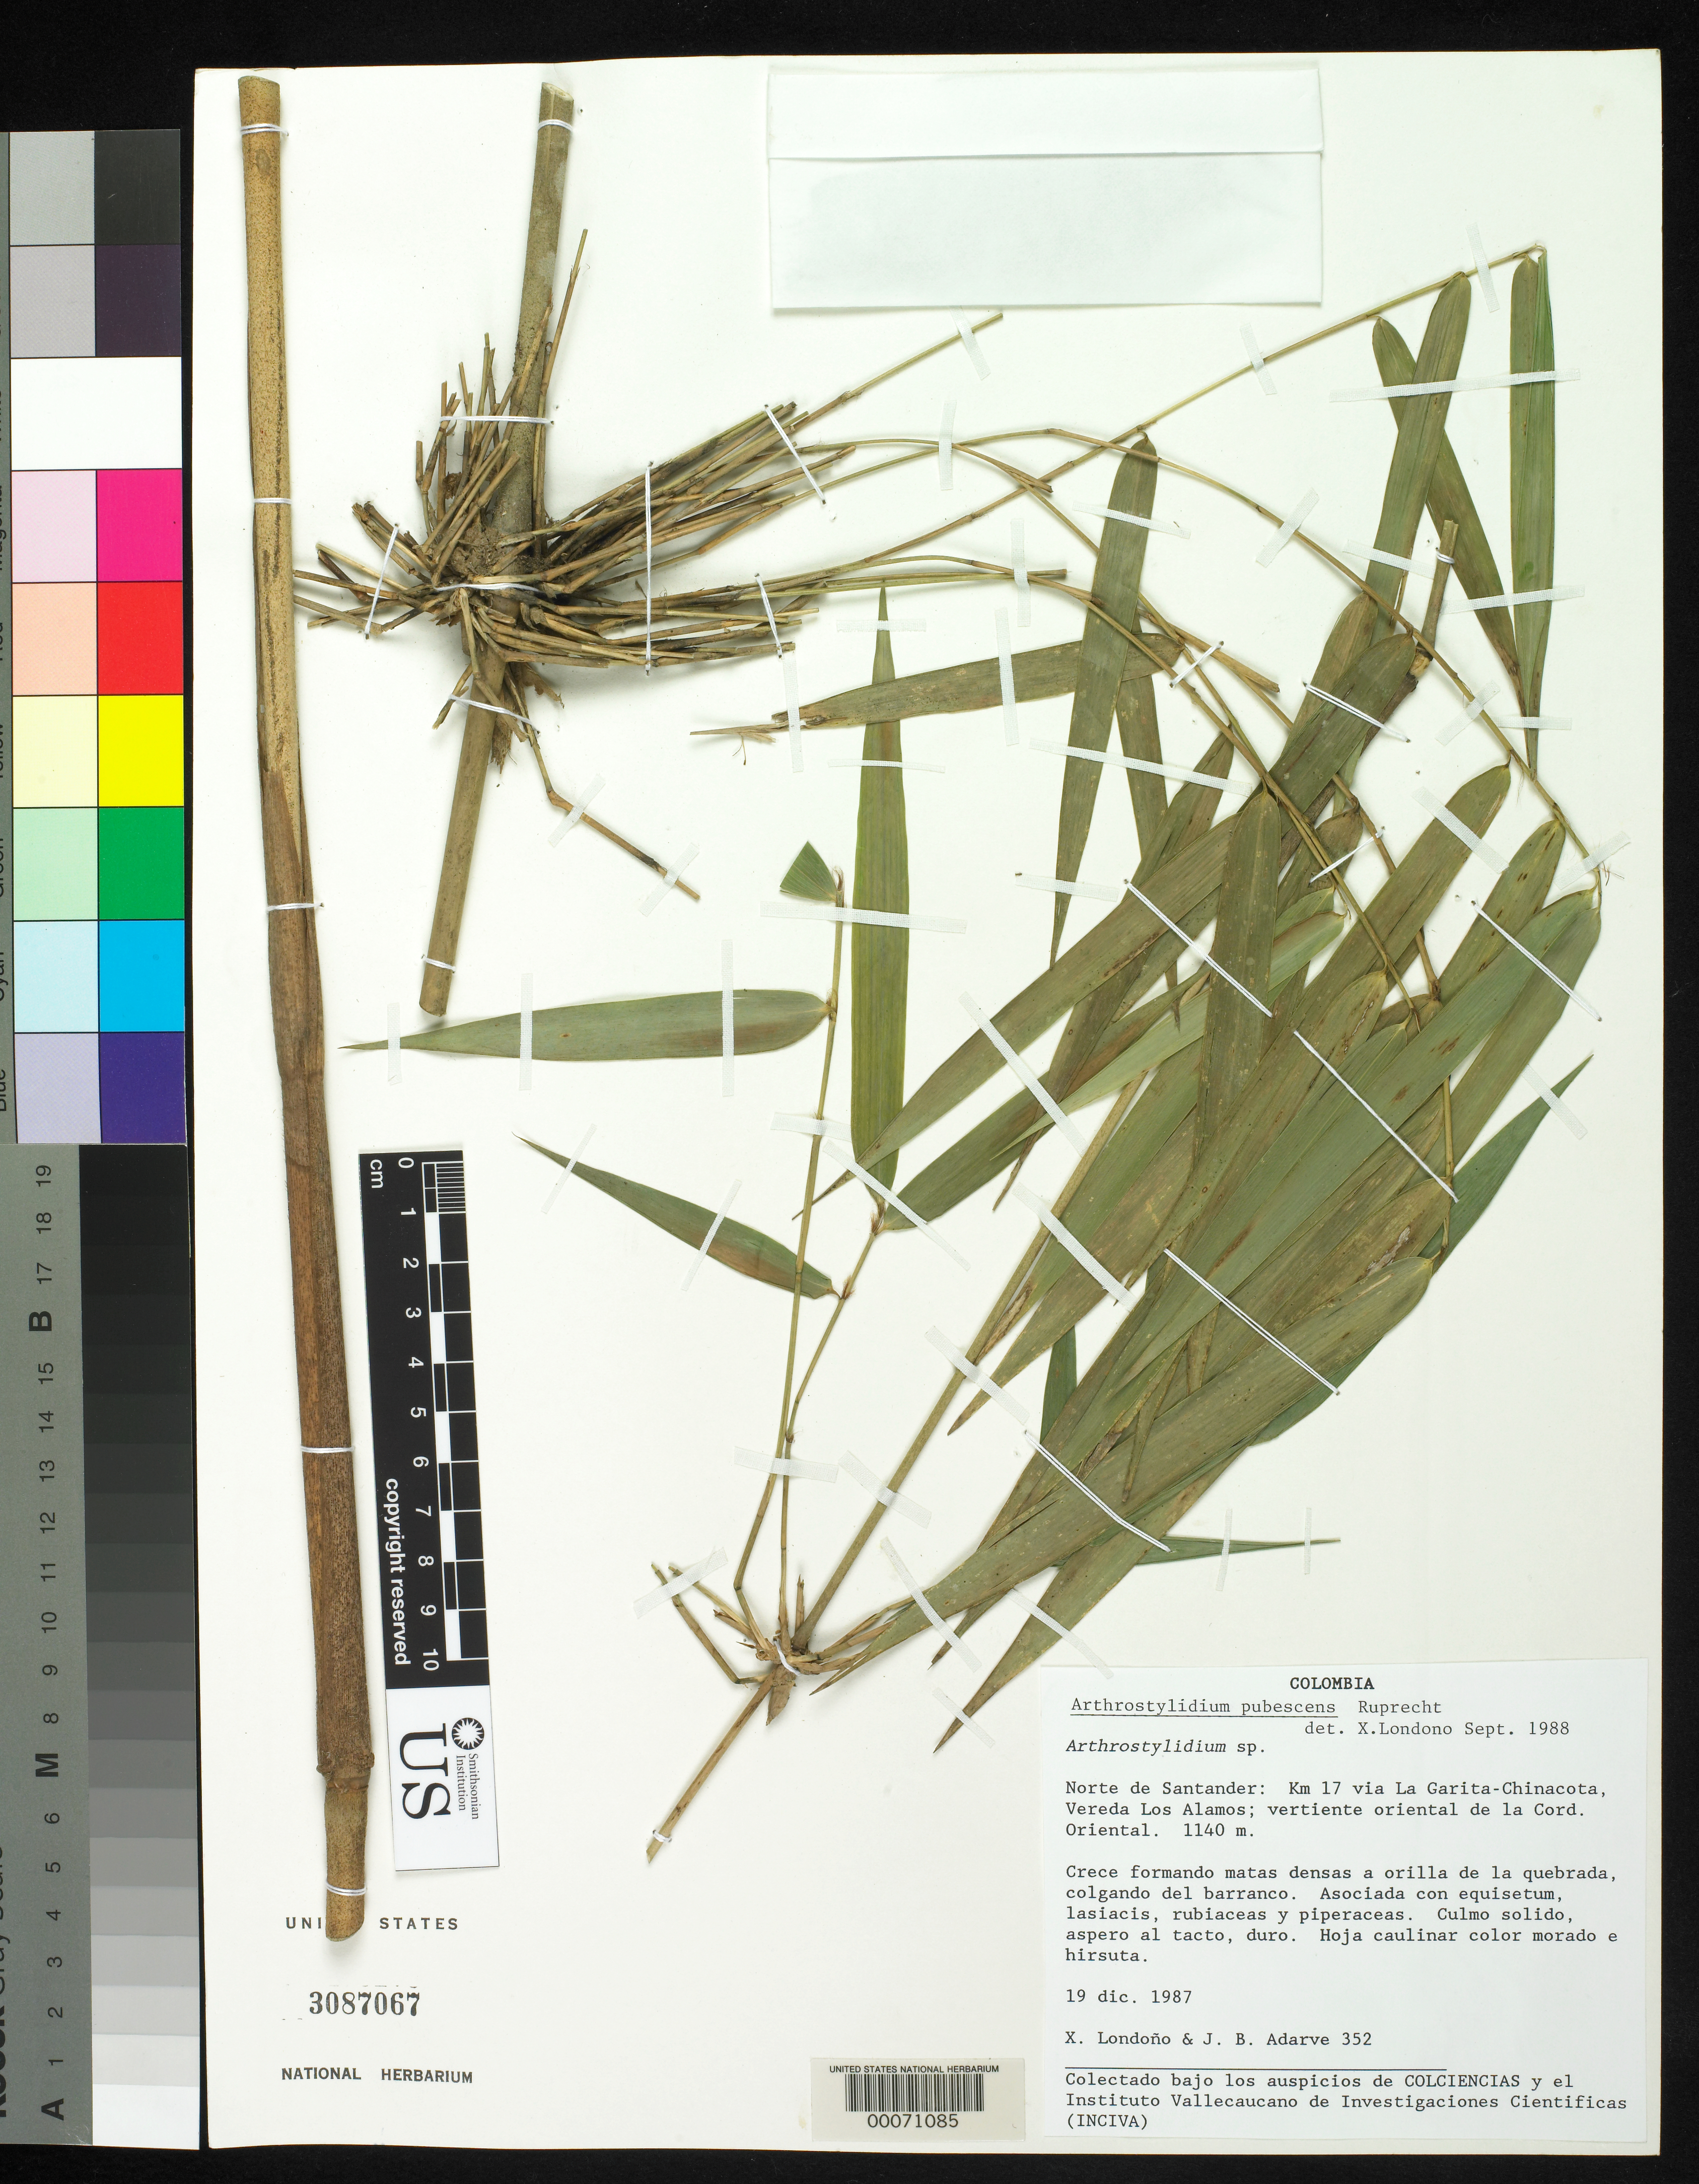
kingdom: Plantae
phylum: Tracheophyta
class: Liliopsida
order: Poales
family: Poaceae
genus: Arthrostylidium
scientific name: Arthrostylidium pubescens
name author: Rupr.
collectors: X. Londoño & J. B. Adarve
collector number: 352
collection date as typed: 19 Dec 1987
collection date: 1987-12-19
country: Colombia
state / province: Norte de Santander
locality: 17 km of La Grarita-China Cota, los Alamos Trail, E slope of La Cord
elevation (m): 1140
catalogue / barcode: US 3087067